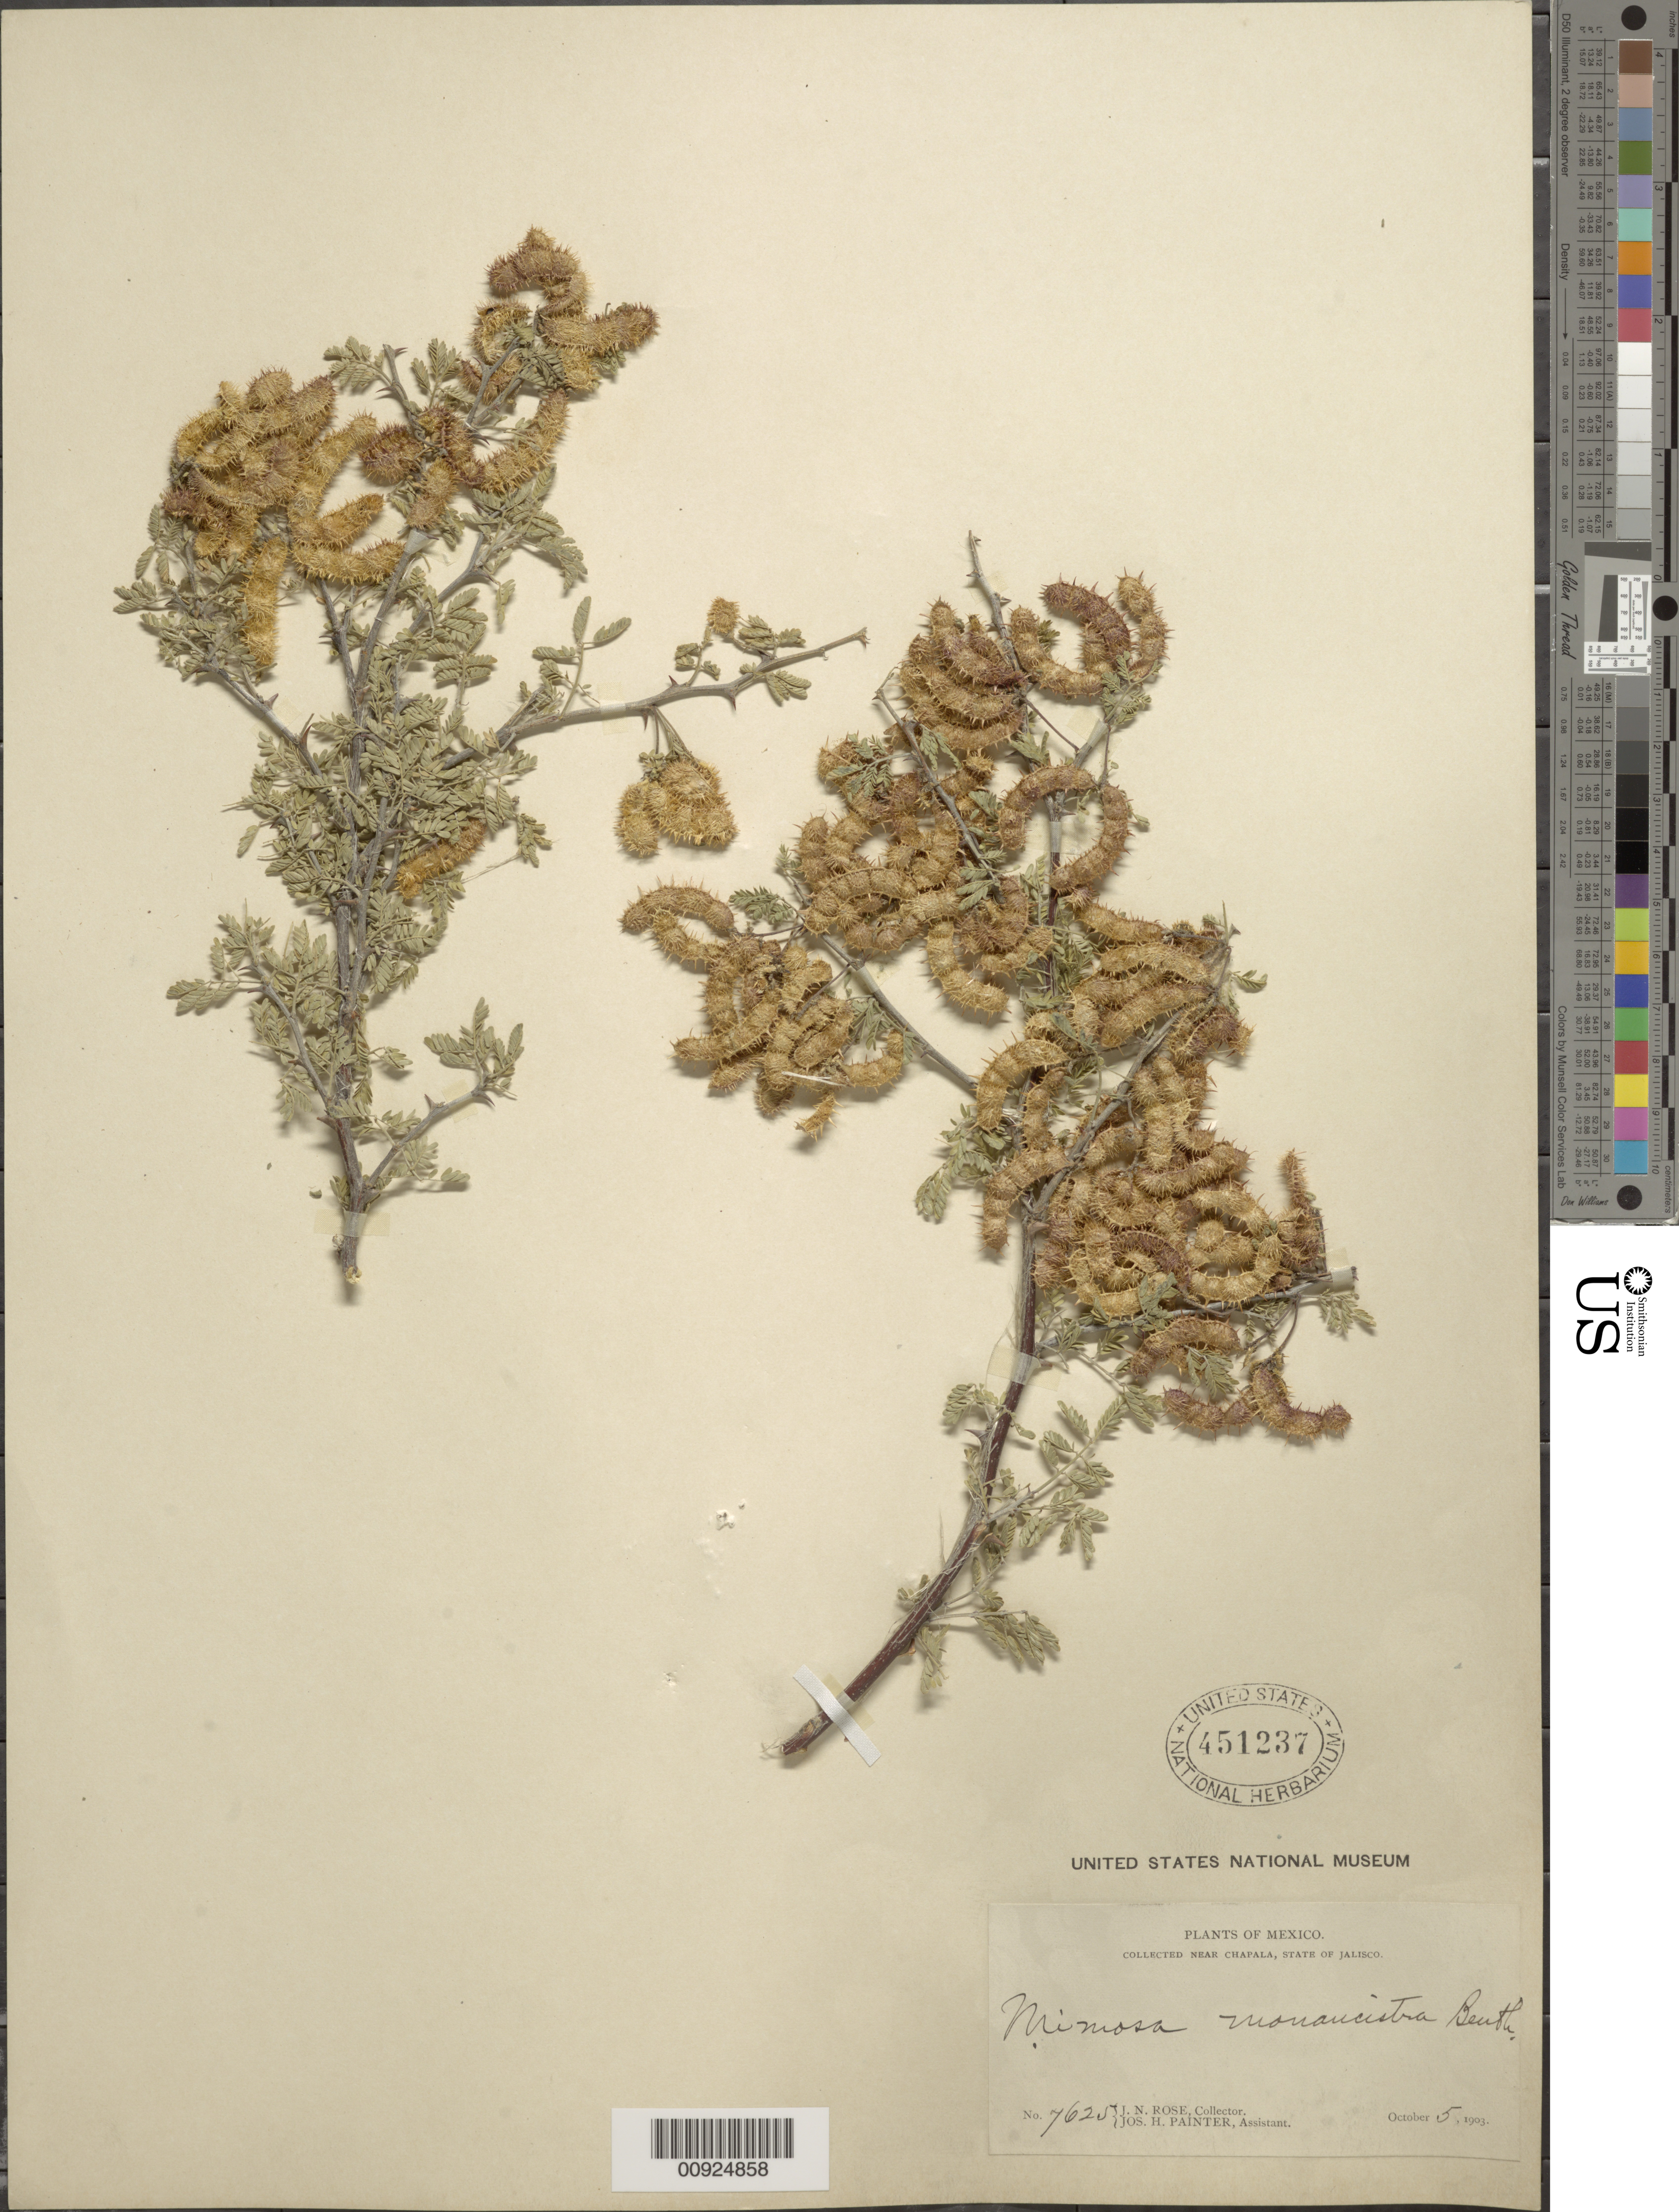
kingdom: Plantae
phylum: Tracheophyta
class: Magnoliopsida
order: Fabales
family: Fabaceae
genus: Mimosa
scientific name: Mimosa monancistra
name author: Benth.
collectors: J. N. Rose & J. H. Painter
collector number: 7625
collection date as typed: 05 Oct 1903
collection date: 1903-10-05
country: Mexico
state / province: Jalisco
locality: Near Chapala, State of Jalisco.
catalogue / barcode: US 451237